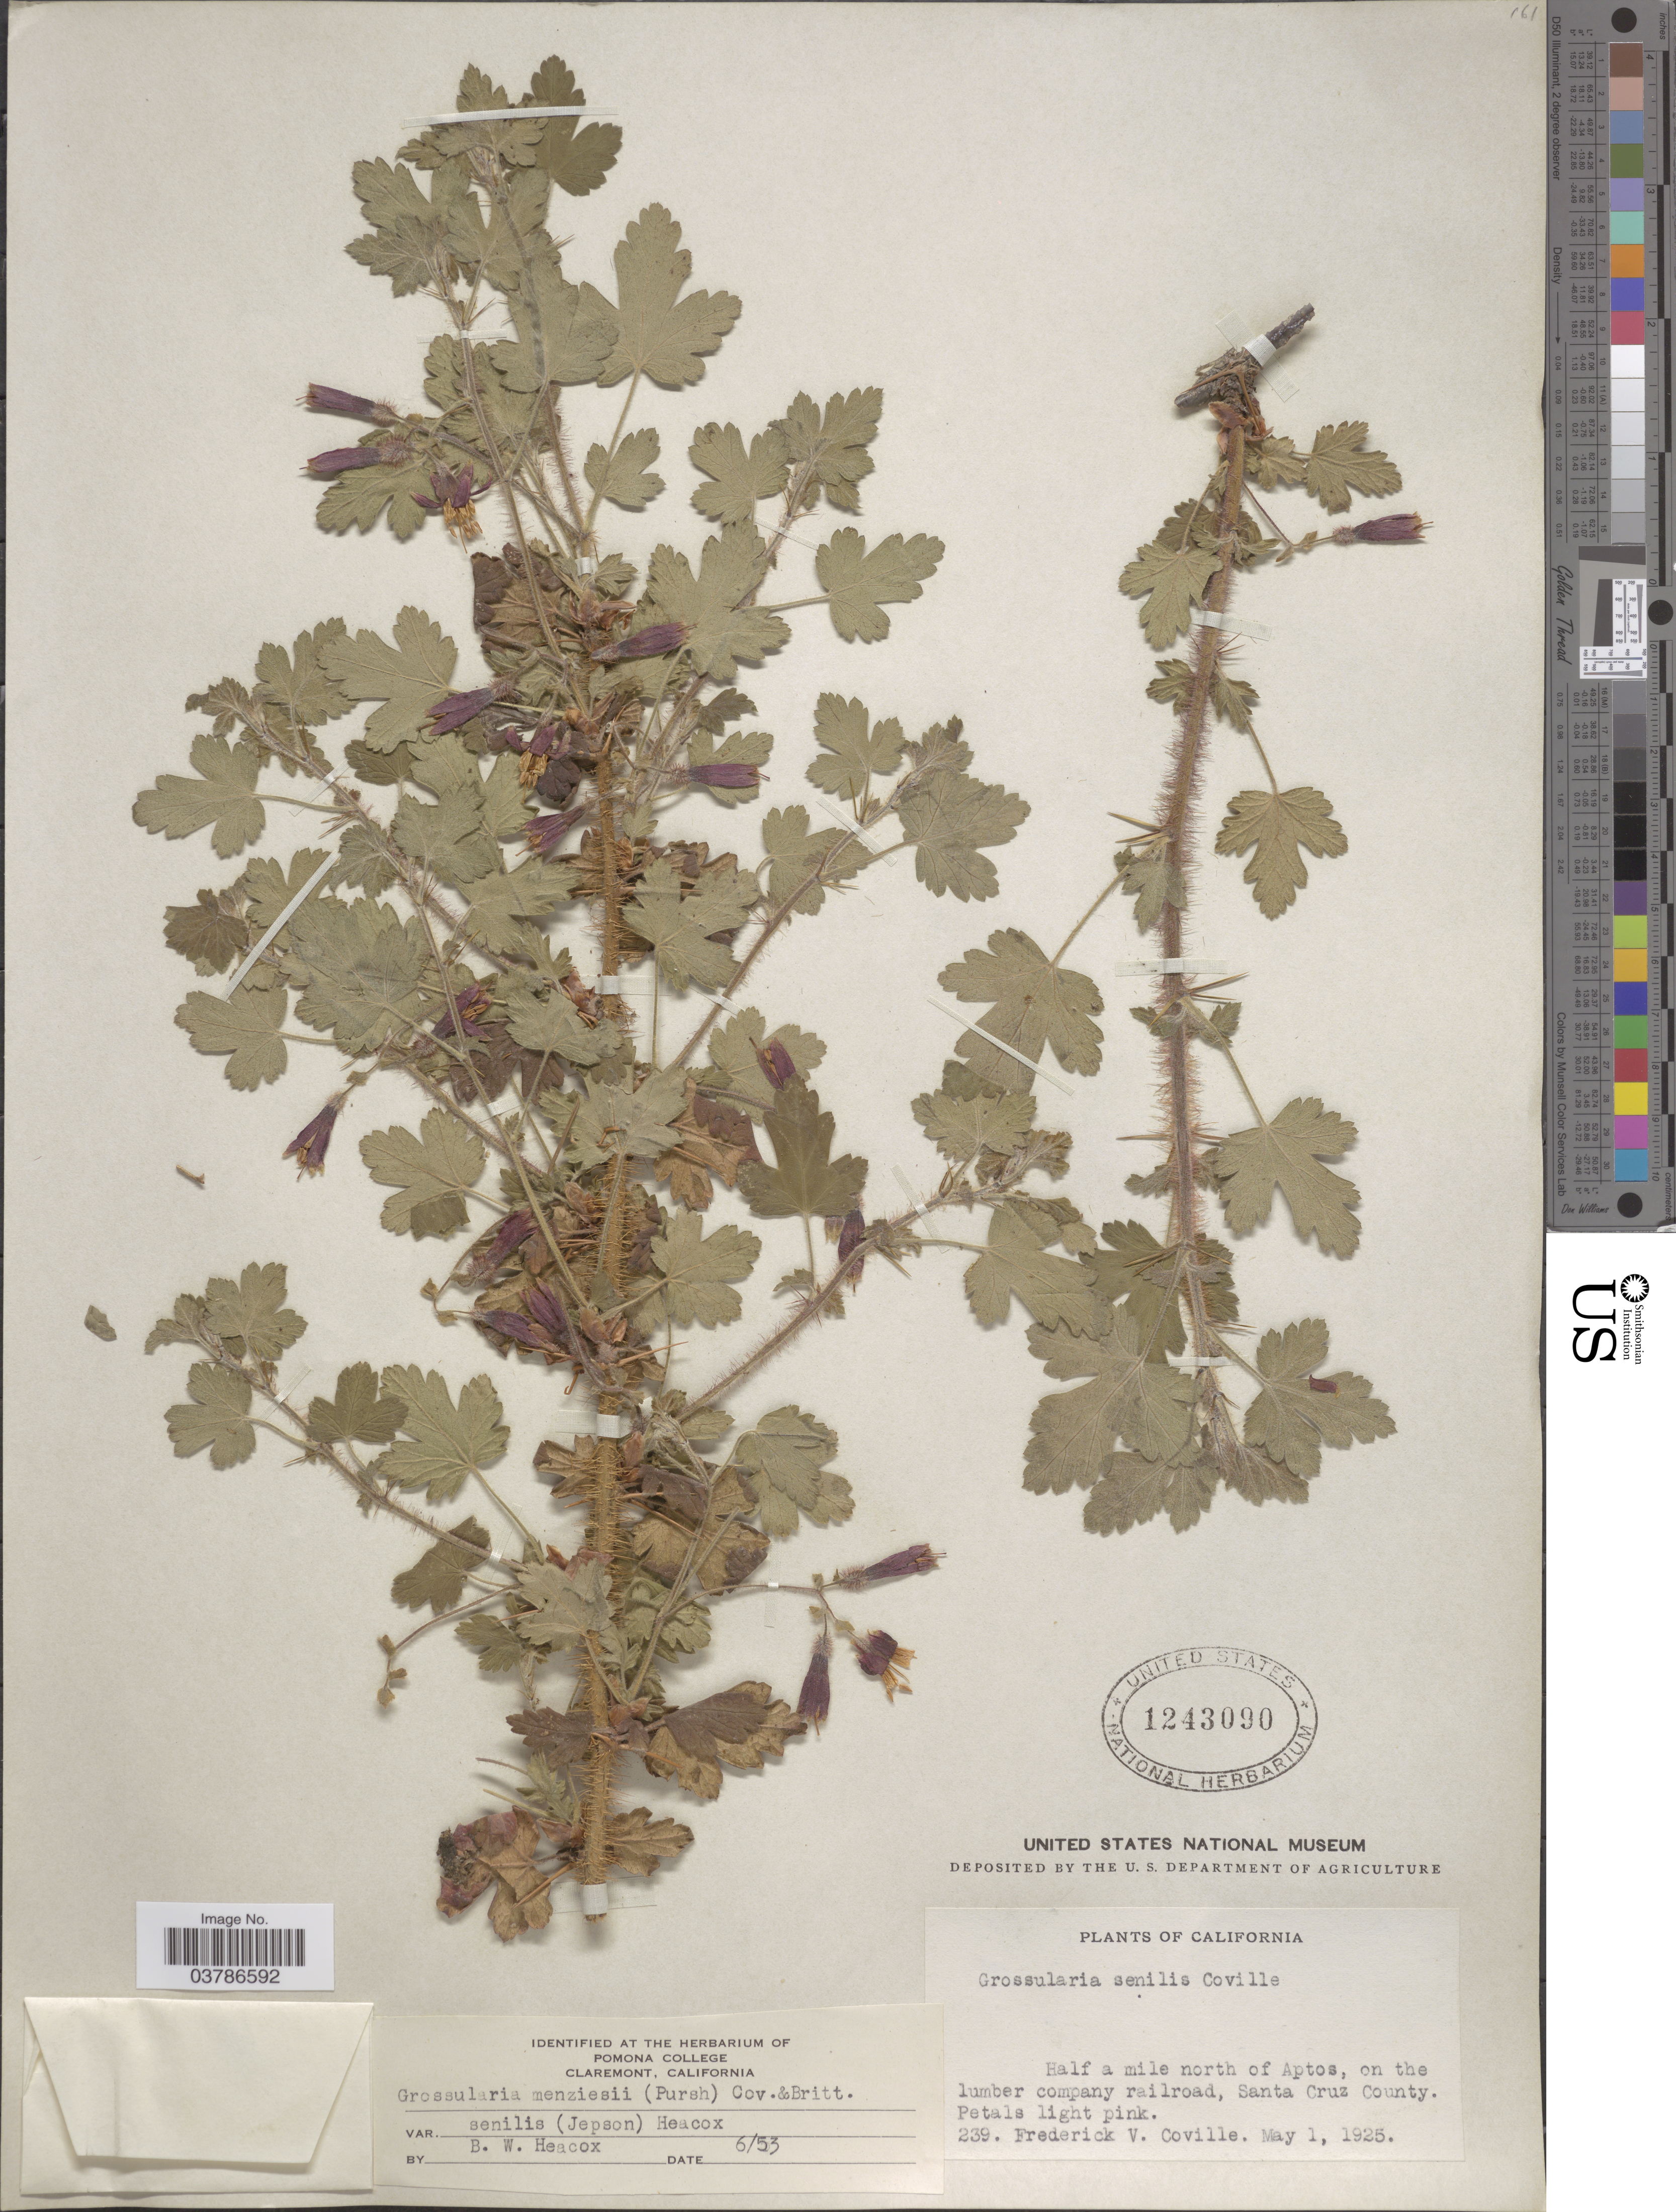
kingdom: Plantae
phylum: Tracheophyta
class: Magnoliopsida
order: Saxifragales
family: Grossulariaceae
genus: Ribes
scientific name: Ribes menziesii var. senile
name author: (Coville) Jeps.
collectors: F. V. Coville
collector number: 239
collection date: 1925-05-01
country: United States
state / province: California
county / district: Santa Cruz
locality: Half a mile north of Aptos, on the lumber company railroad, Santa Cruz County.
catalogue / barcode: US 1243090